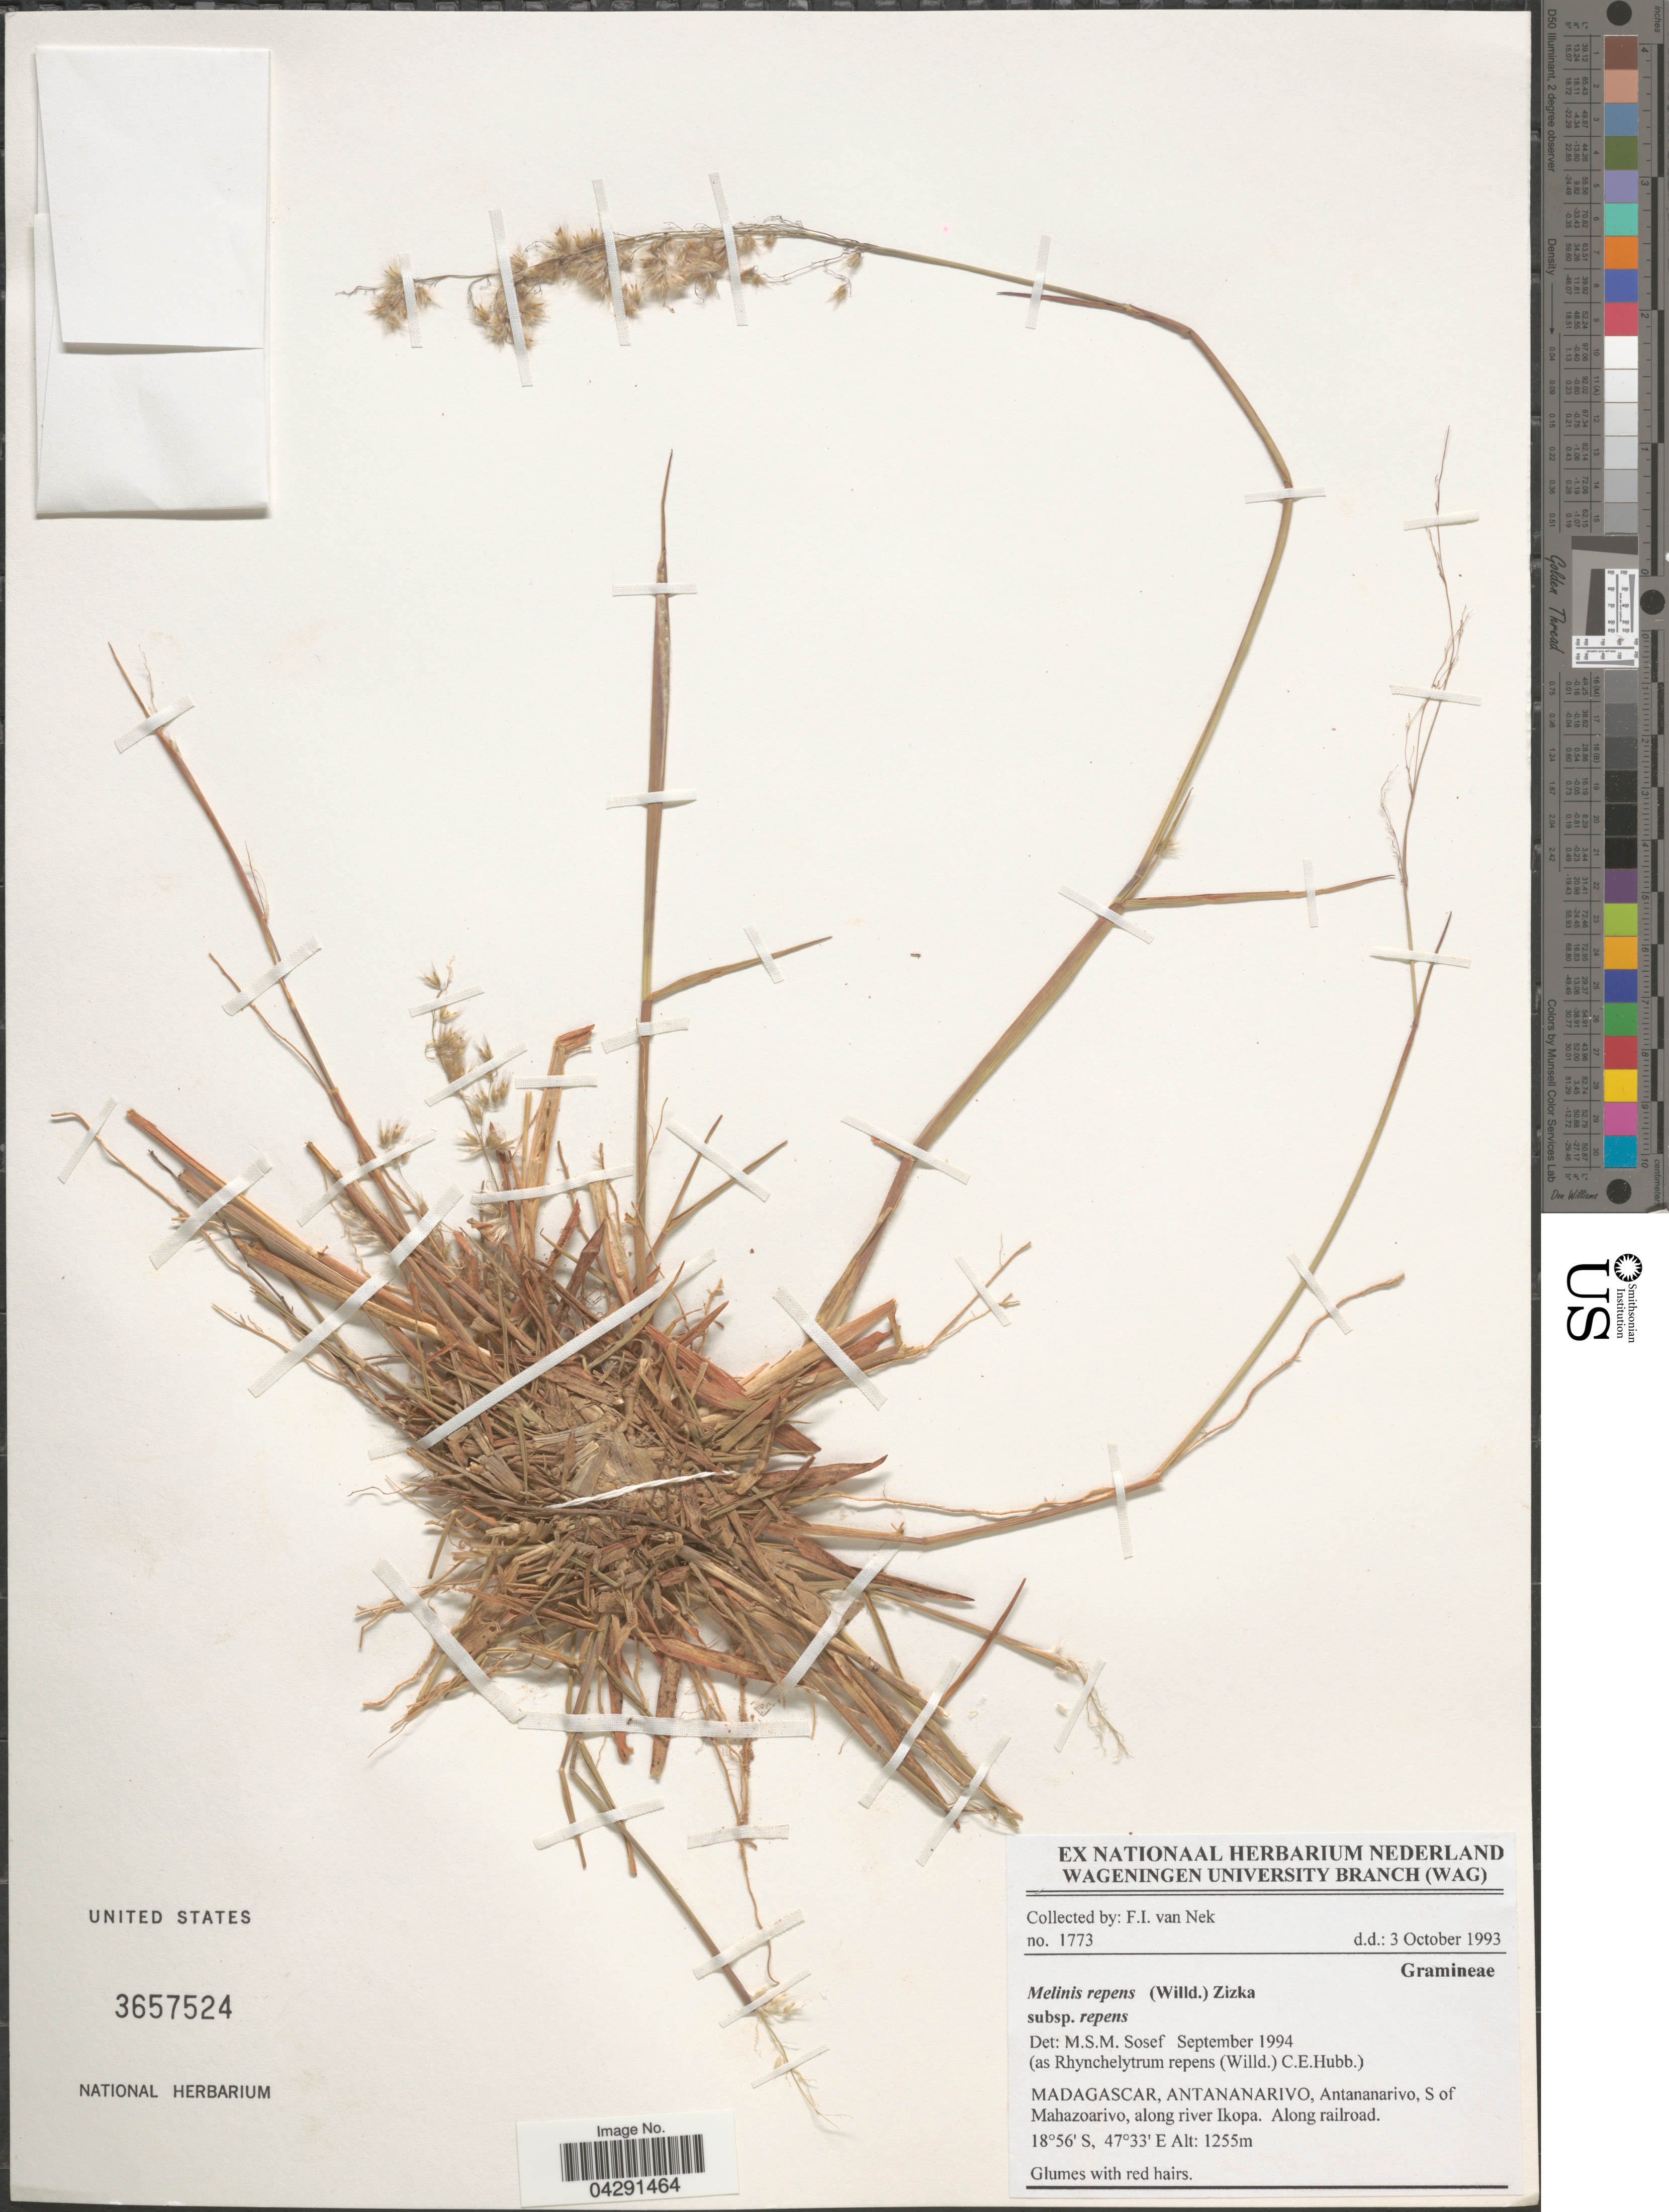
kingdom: Plantae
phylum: Tracheophyta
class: Liliopsida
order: Poales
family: Poaceae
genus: Melinis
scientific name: Melinis repens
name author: (Willd.) Zizka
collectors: F. van Nek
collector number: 1773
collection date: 1993-10-03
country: Madagascar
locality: Antananarivo, Antananarivo, S of Mahazoarivo, along river Ikopa. Along railroad.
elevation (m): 1255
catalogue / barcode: US 3657524